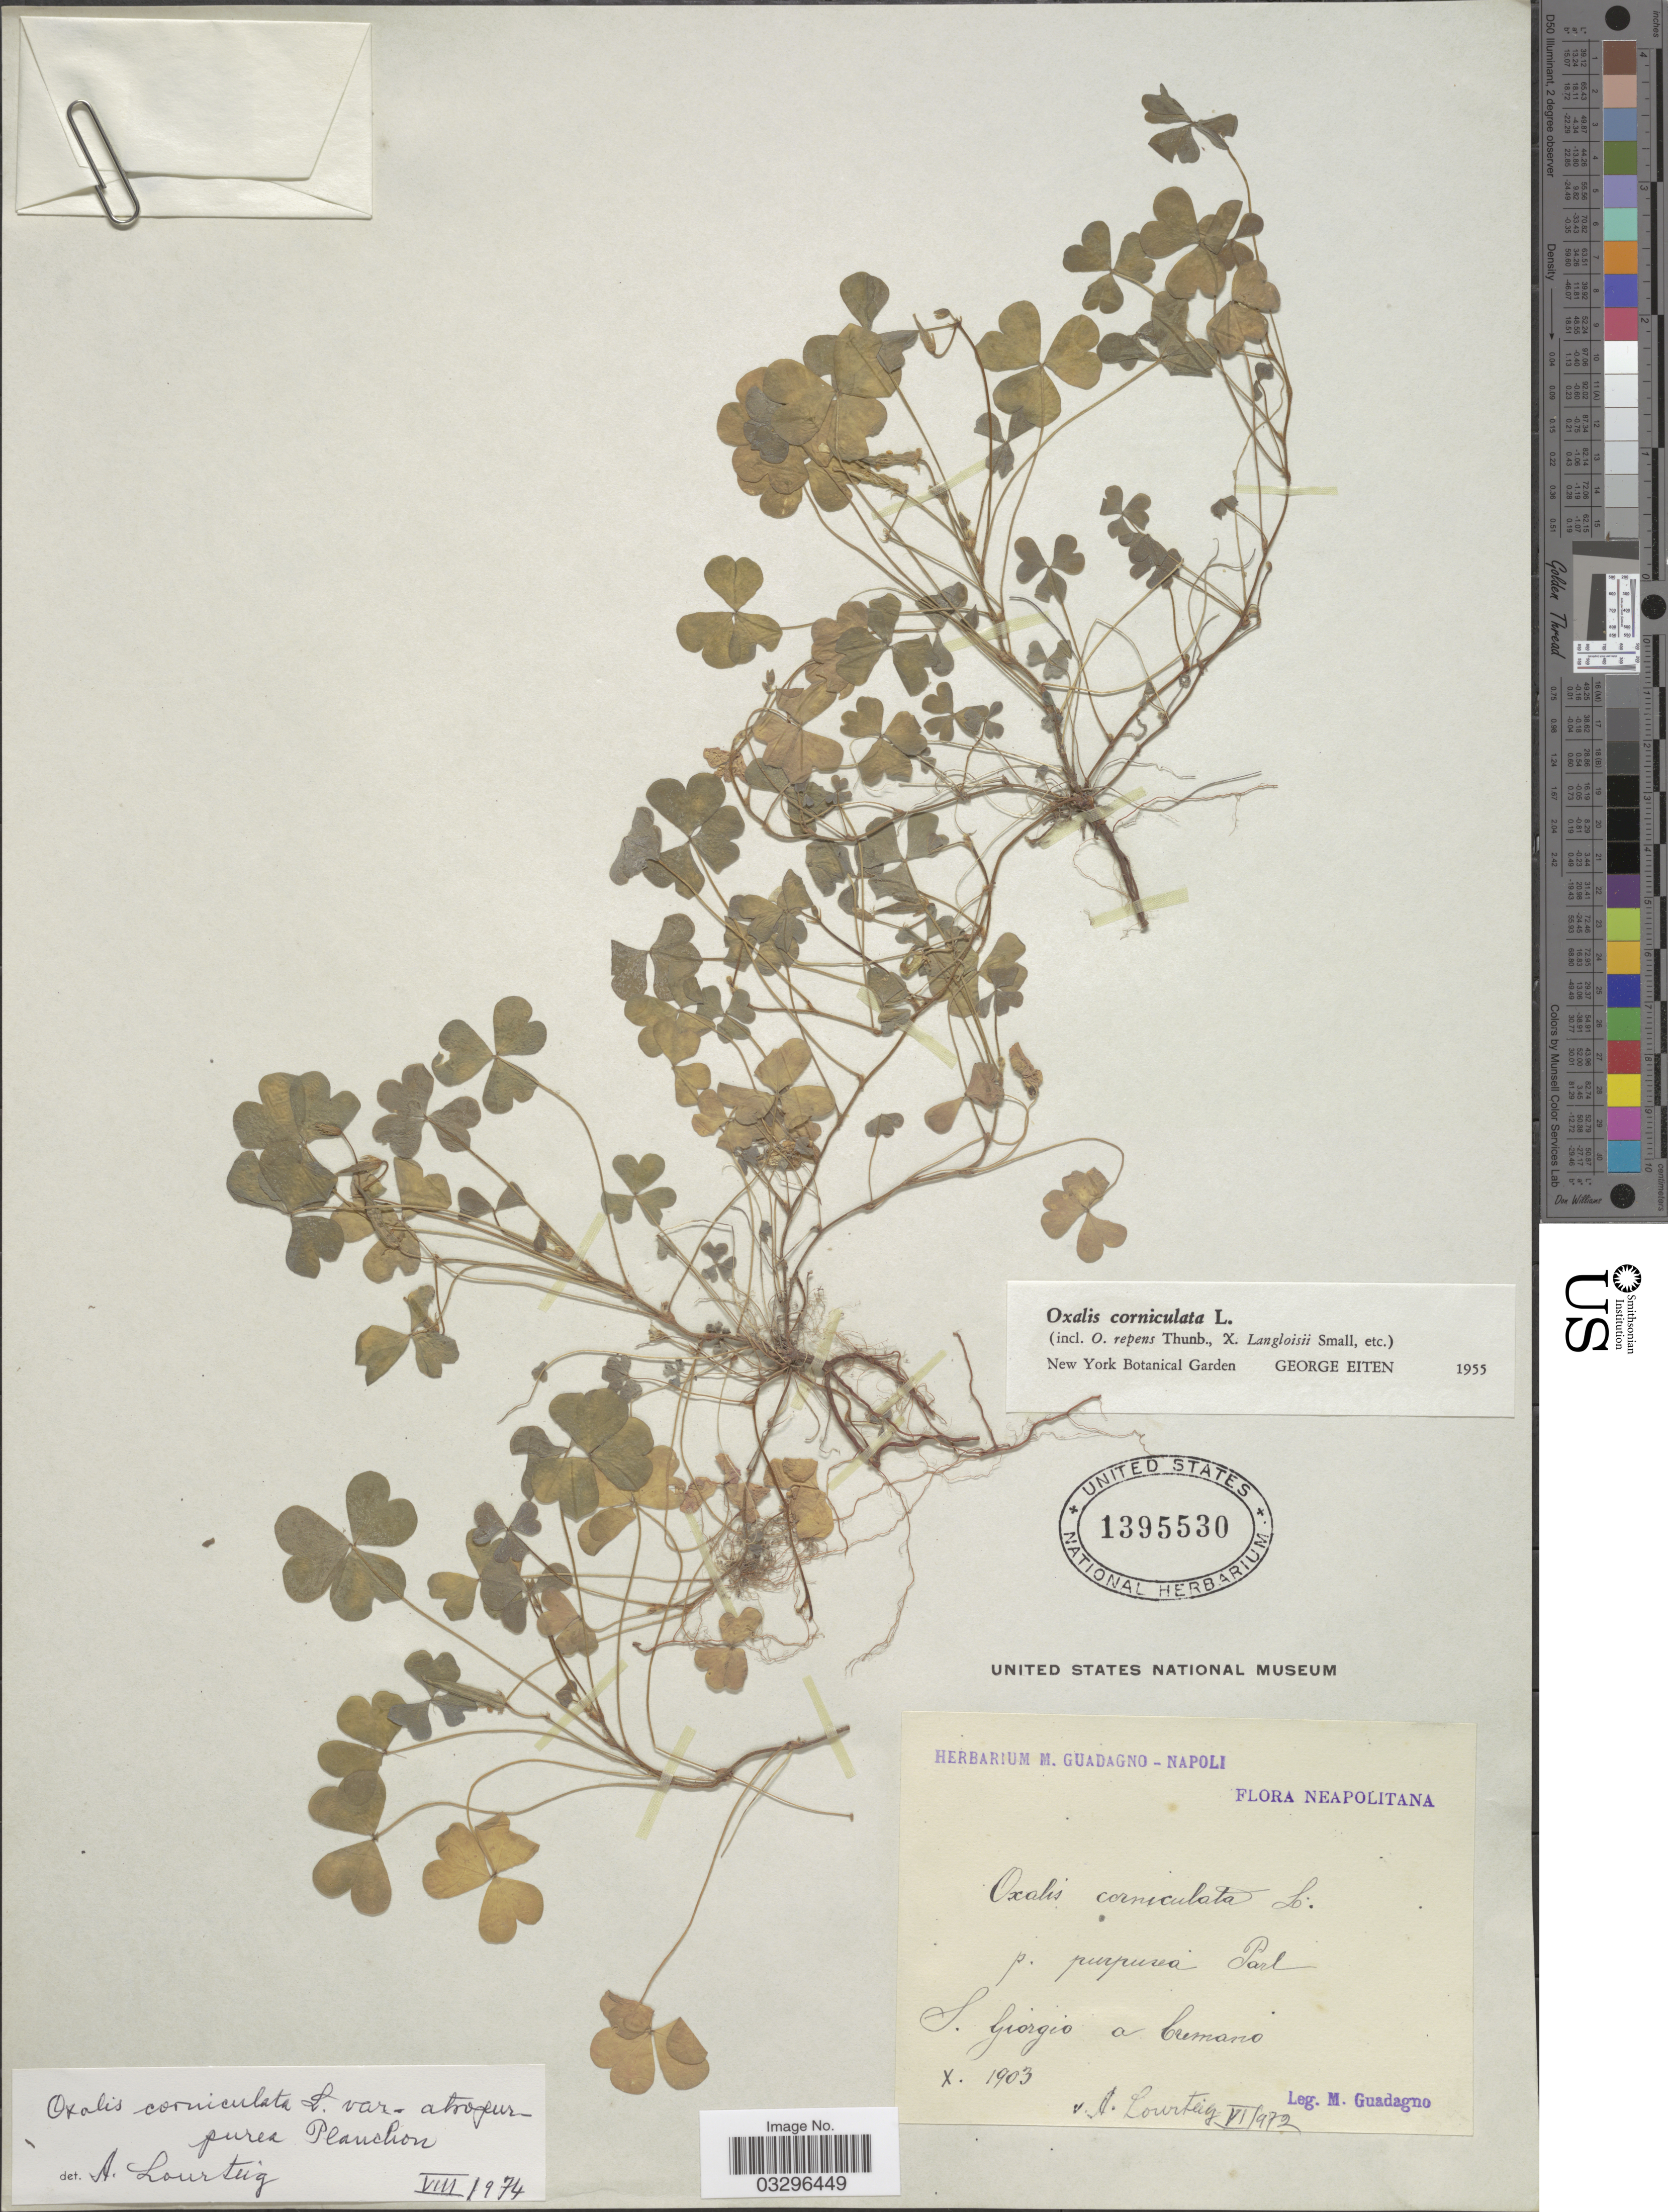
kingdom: Plantae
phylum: Tracheophyta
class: Magnoliopsida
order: Oxalidales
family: Oxalidaceae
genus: Oxalis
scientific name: Oxalis corniculata var. atropurpurea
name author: Planch.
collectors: M. Guadagno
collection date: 1903-10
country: Italy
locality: Neapolitana. S. Giorgio a Cremano.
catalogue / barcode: US 1395530